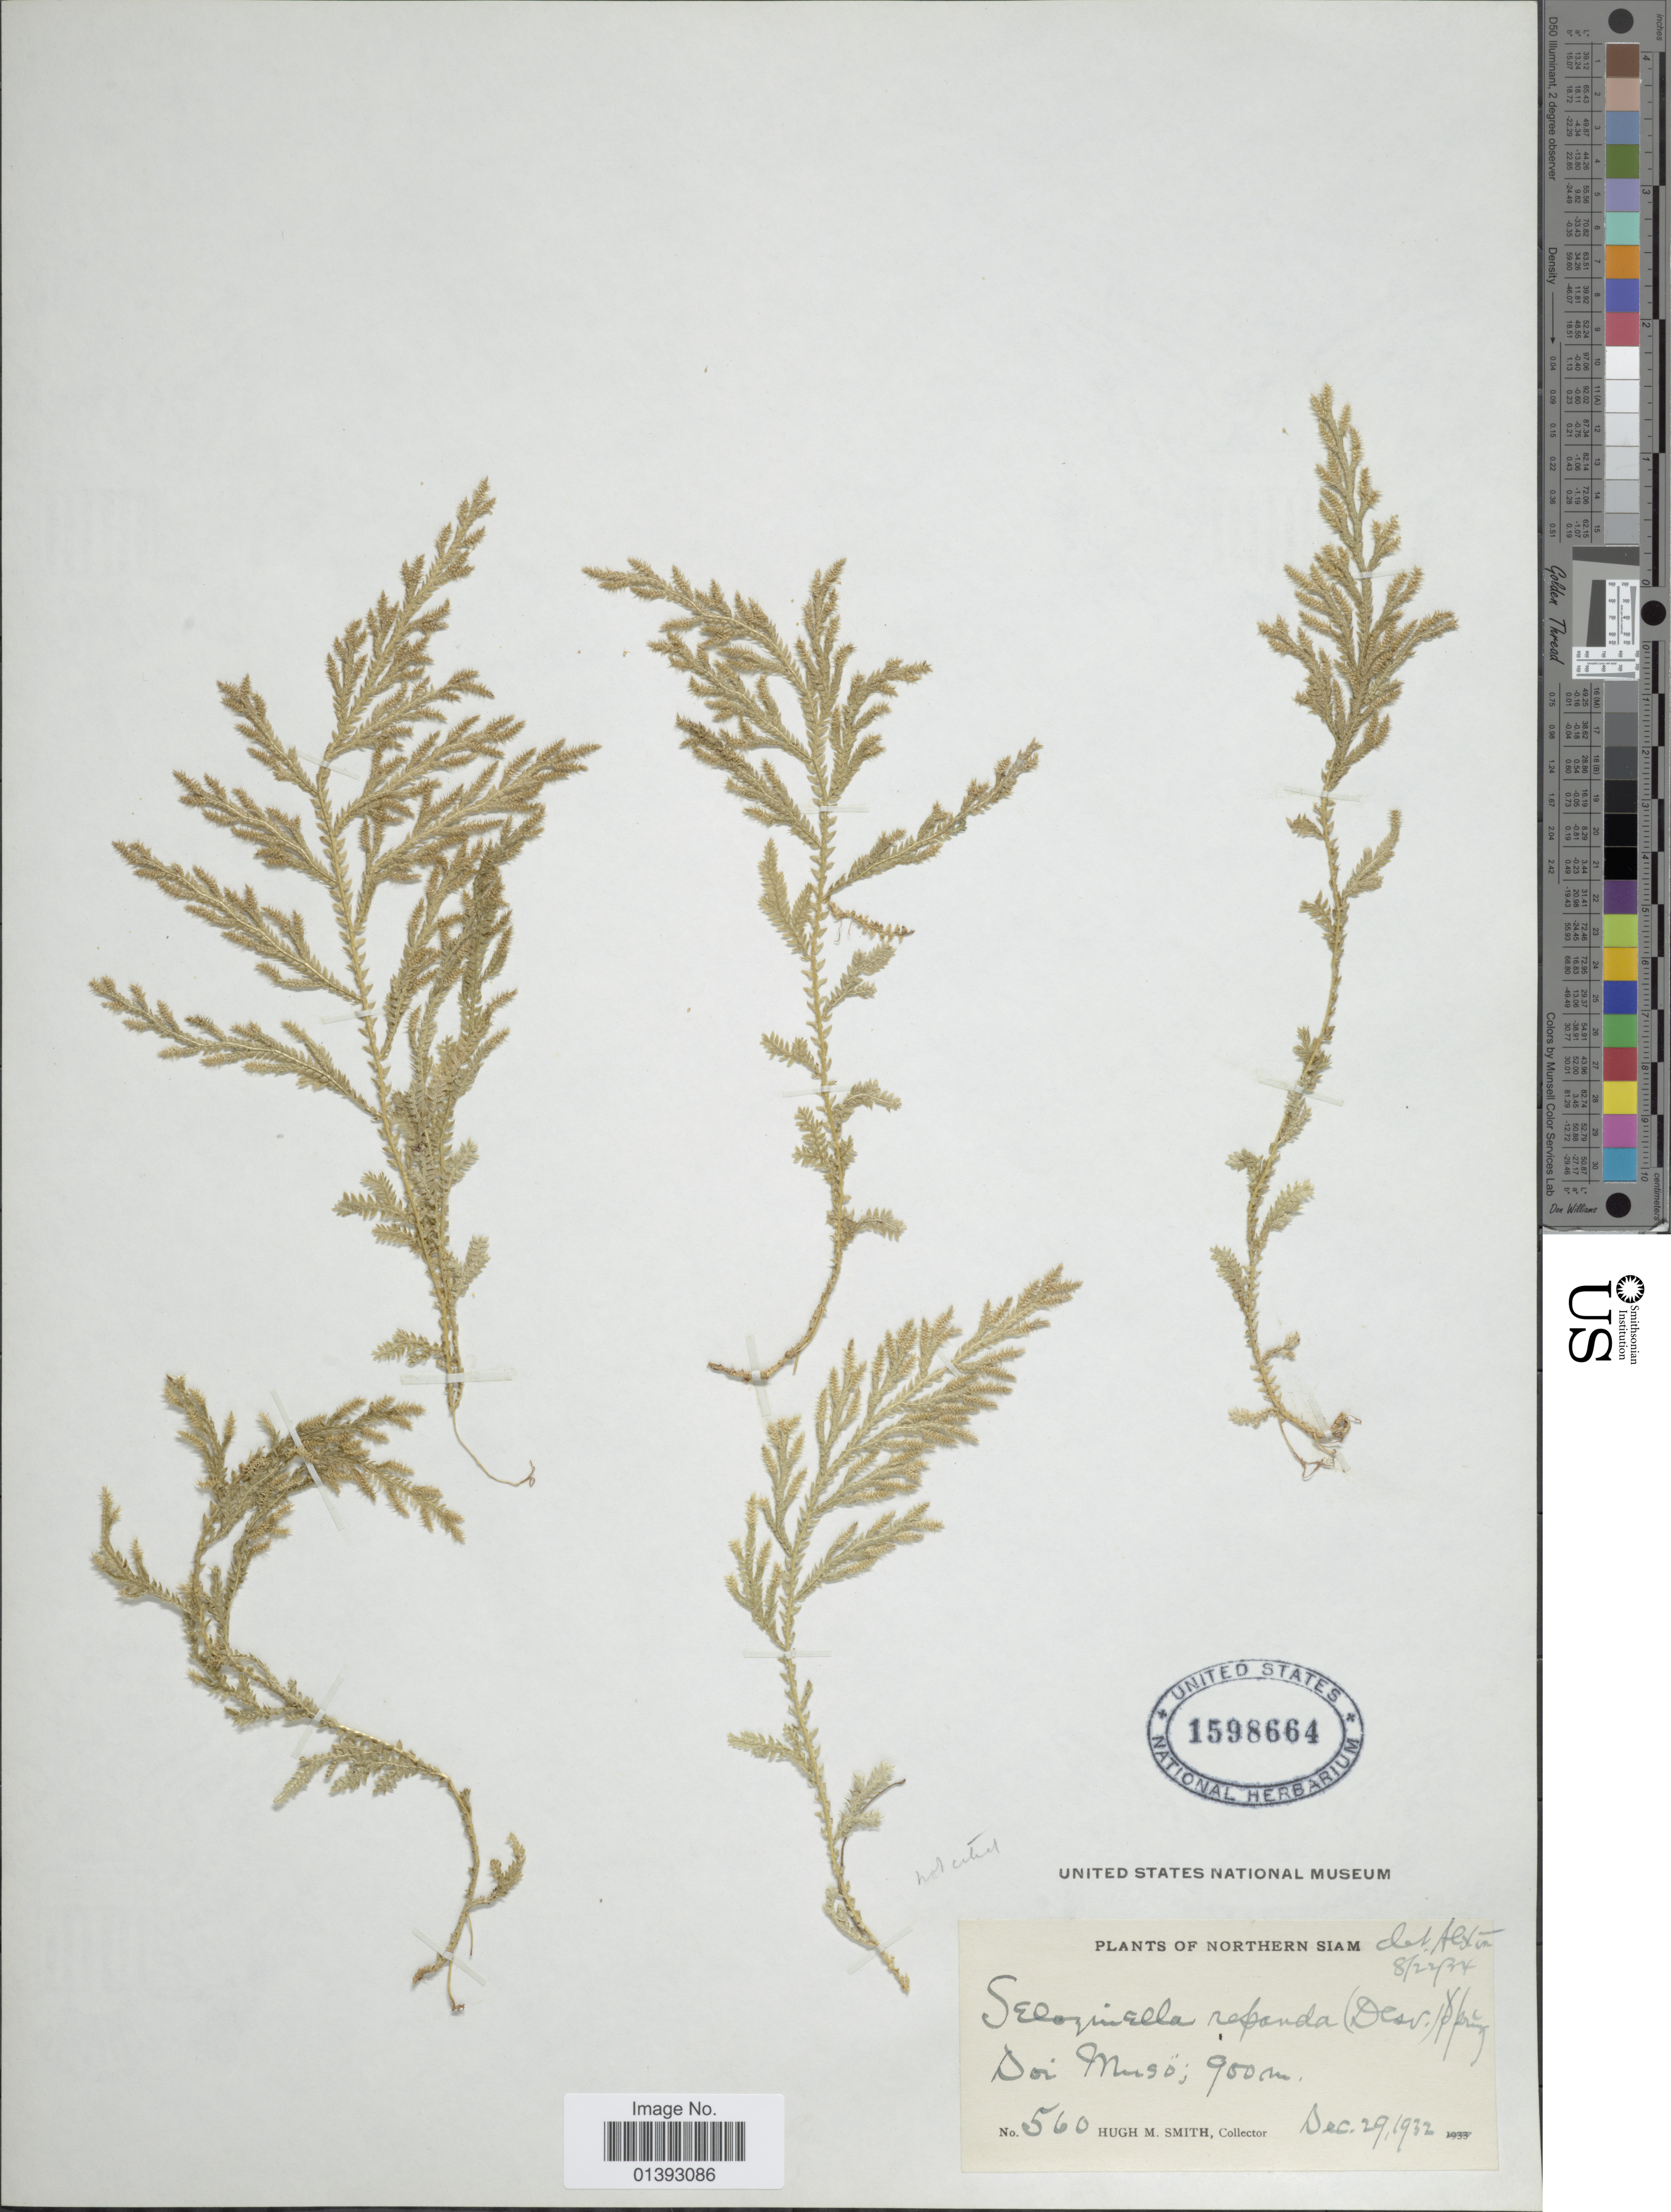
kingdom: Plantae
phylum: Tracheophyta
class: Lycopodiopsida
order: Selaginellales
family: Selaginellaceae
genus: Selaginella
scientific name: Selaginella repanda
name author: (Desv. ex Poir.) Spring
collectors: H. M. Smith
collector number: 560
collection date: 1932-12-29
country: Thailand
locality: Northern Siam, Doi Muso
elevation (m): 900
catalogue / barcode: US 1598664